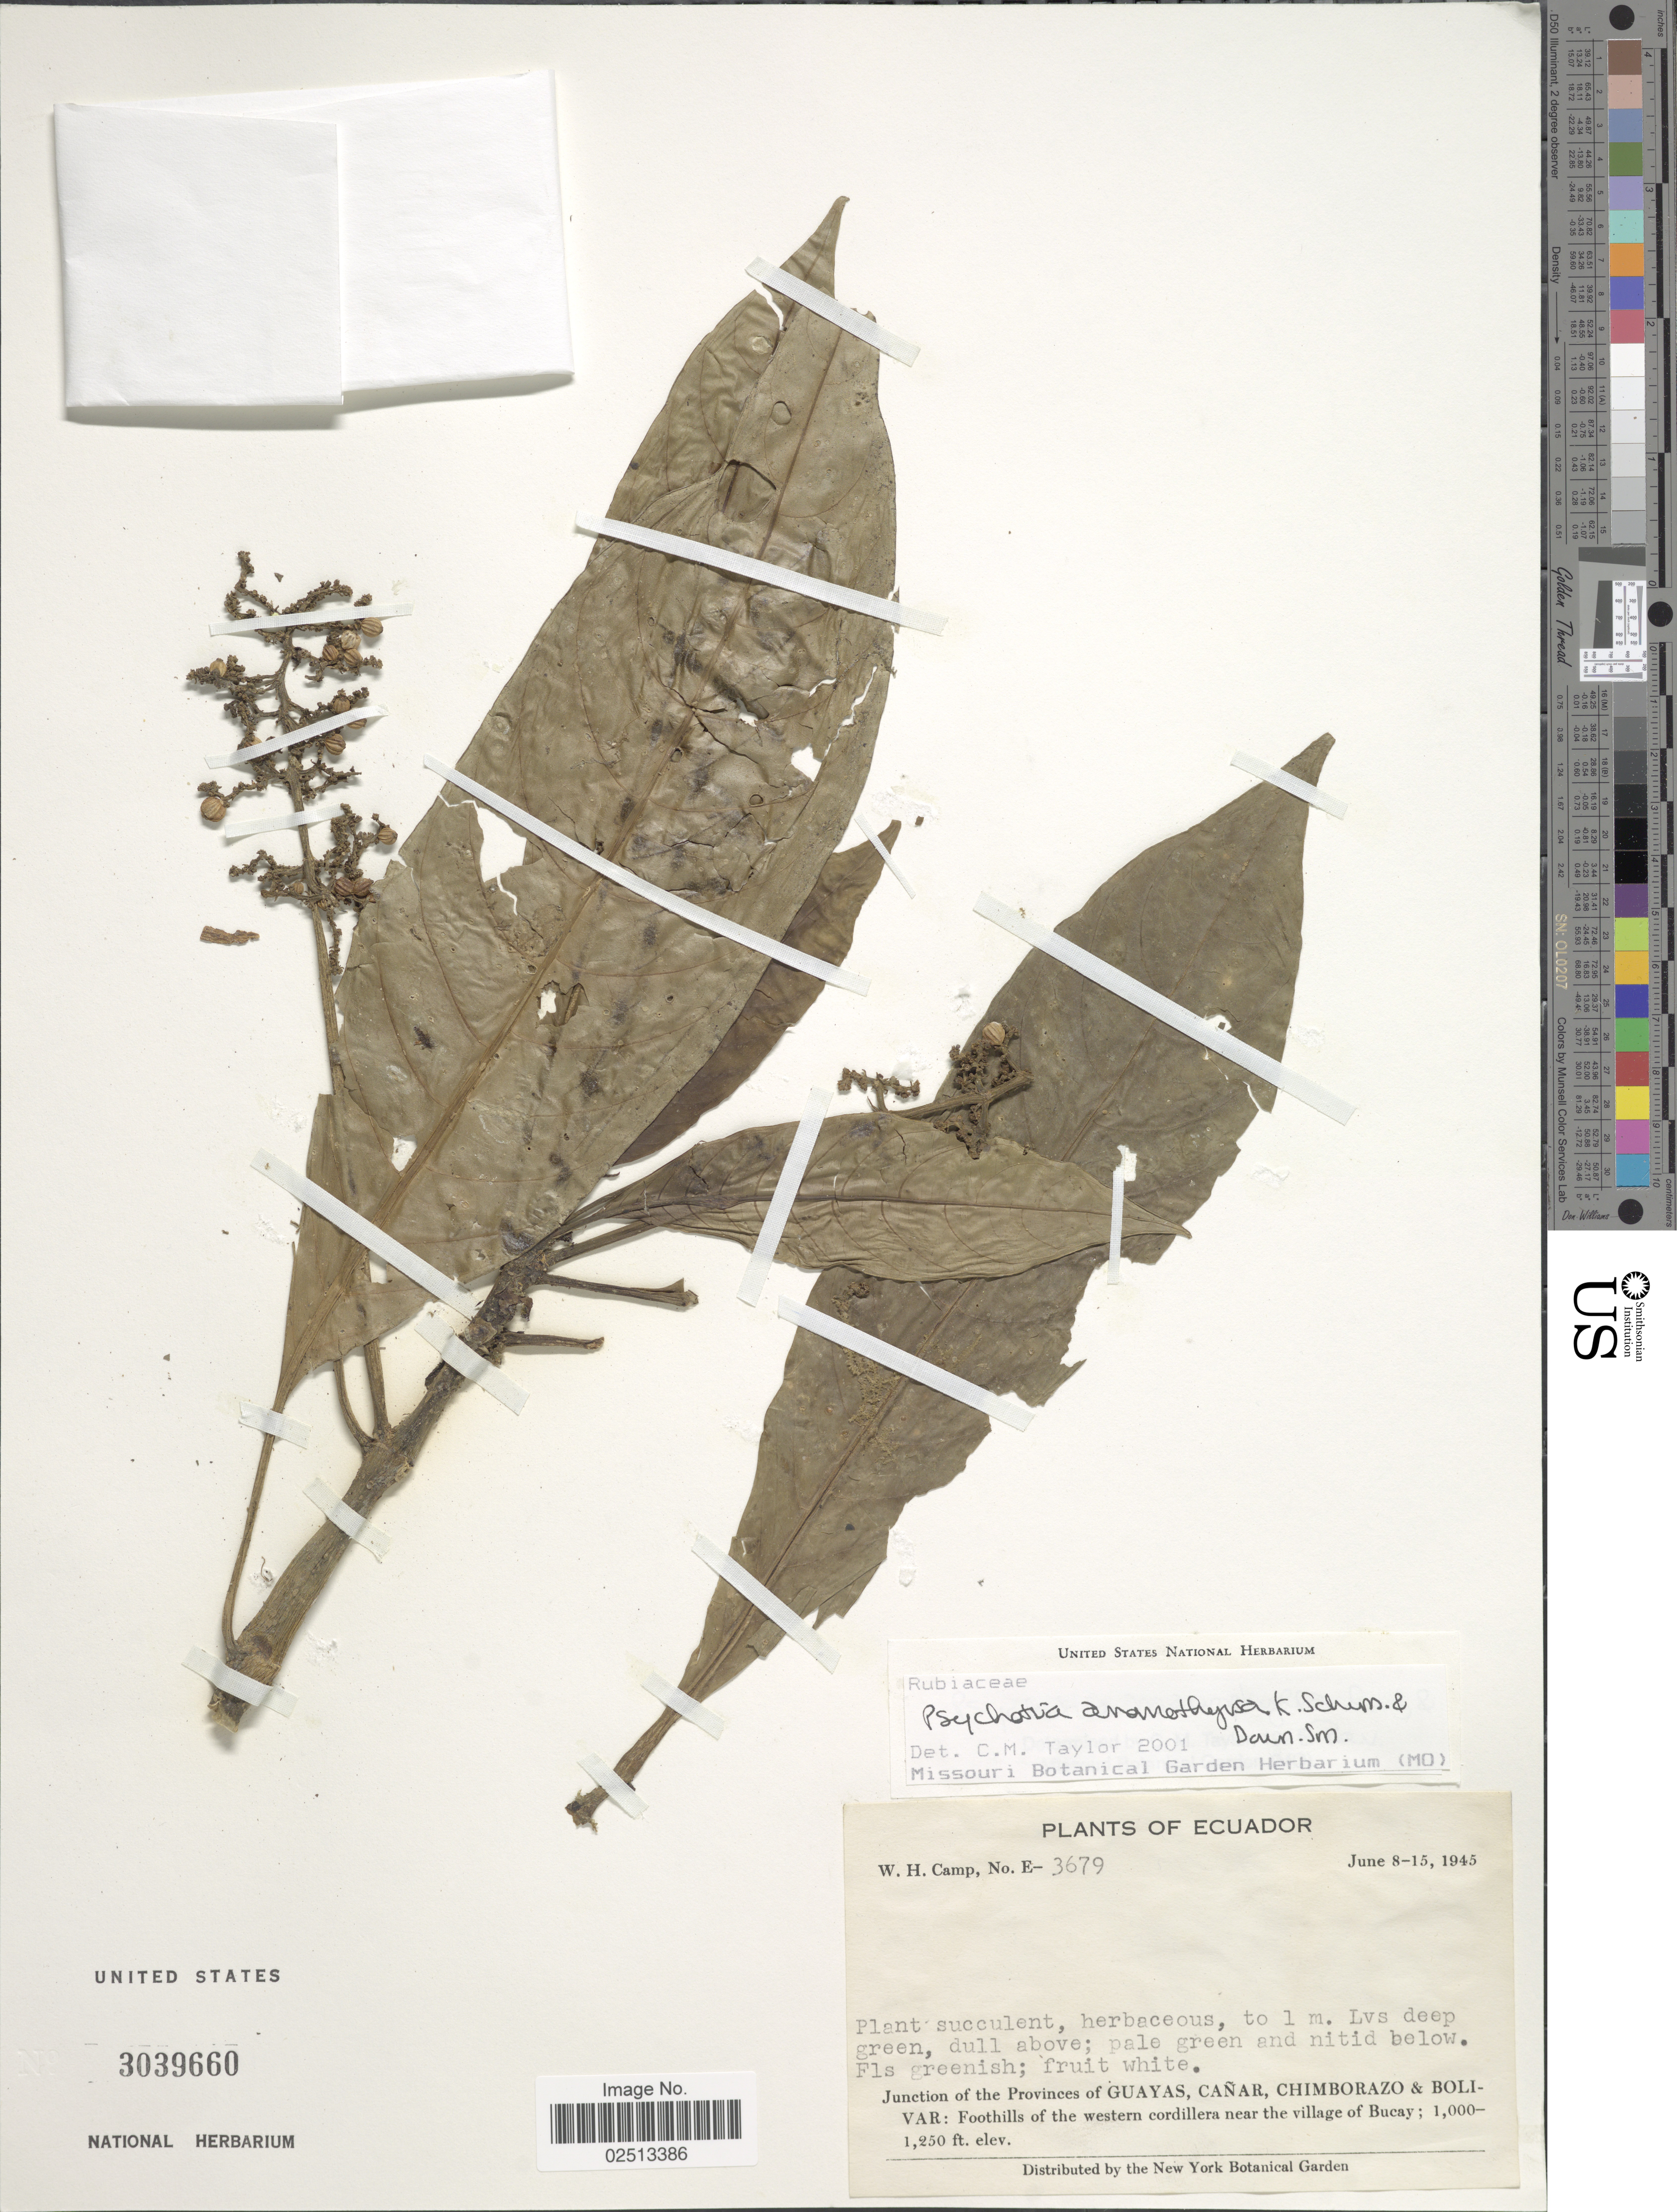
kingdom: Plantae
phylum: Tracheophyta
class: Magnoliopsida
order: Gentianales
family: Rubiaceae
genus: Psychotria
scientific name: Psychotria anomothyrsa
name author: K. Schum. & Donn. Sm. in Donn. Sm.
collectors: W. H. Camp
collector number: E-3679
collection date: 1945-06-08/1945-06-15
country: Ecuador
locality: Junction of the provinces of Guayas, Cañar, Chimborazo & Bolivar: Foothills of the western cordillera near the village of Bucay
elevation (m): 305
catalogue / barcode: US 3039660